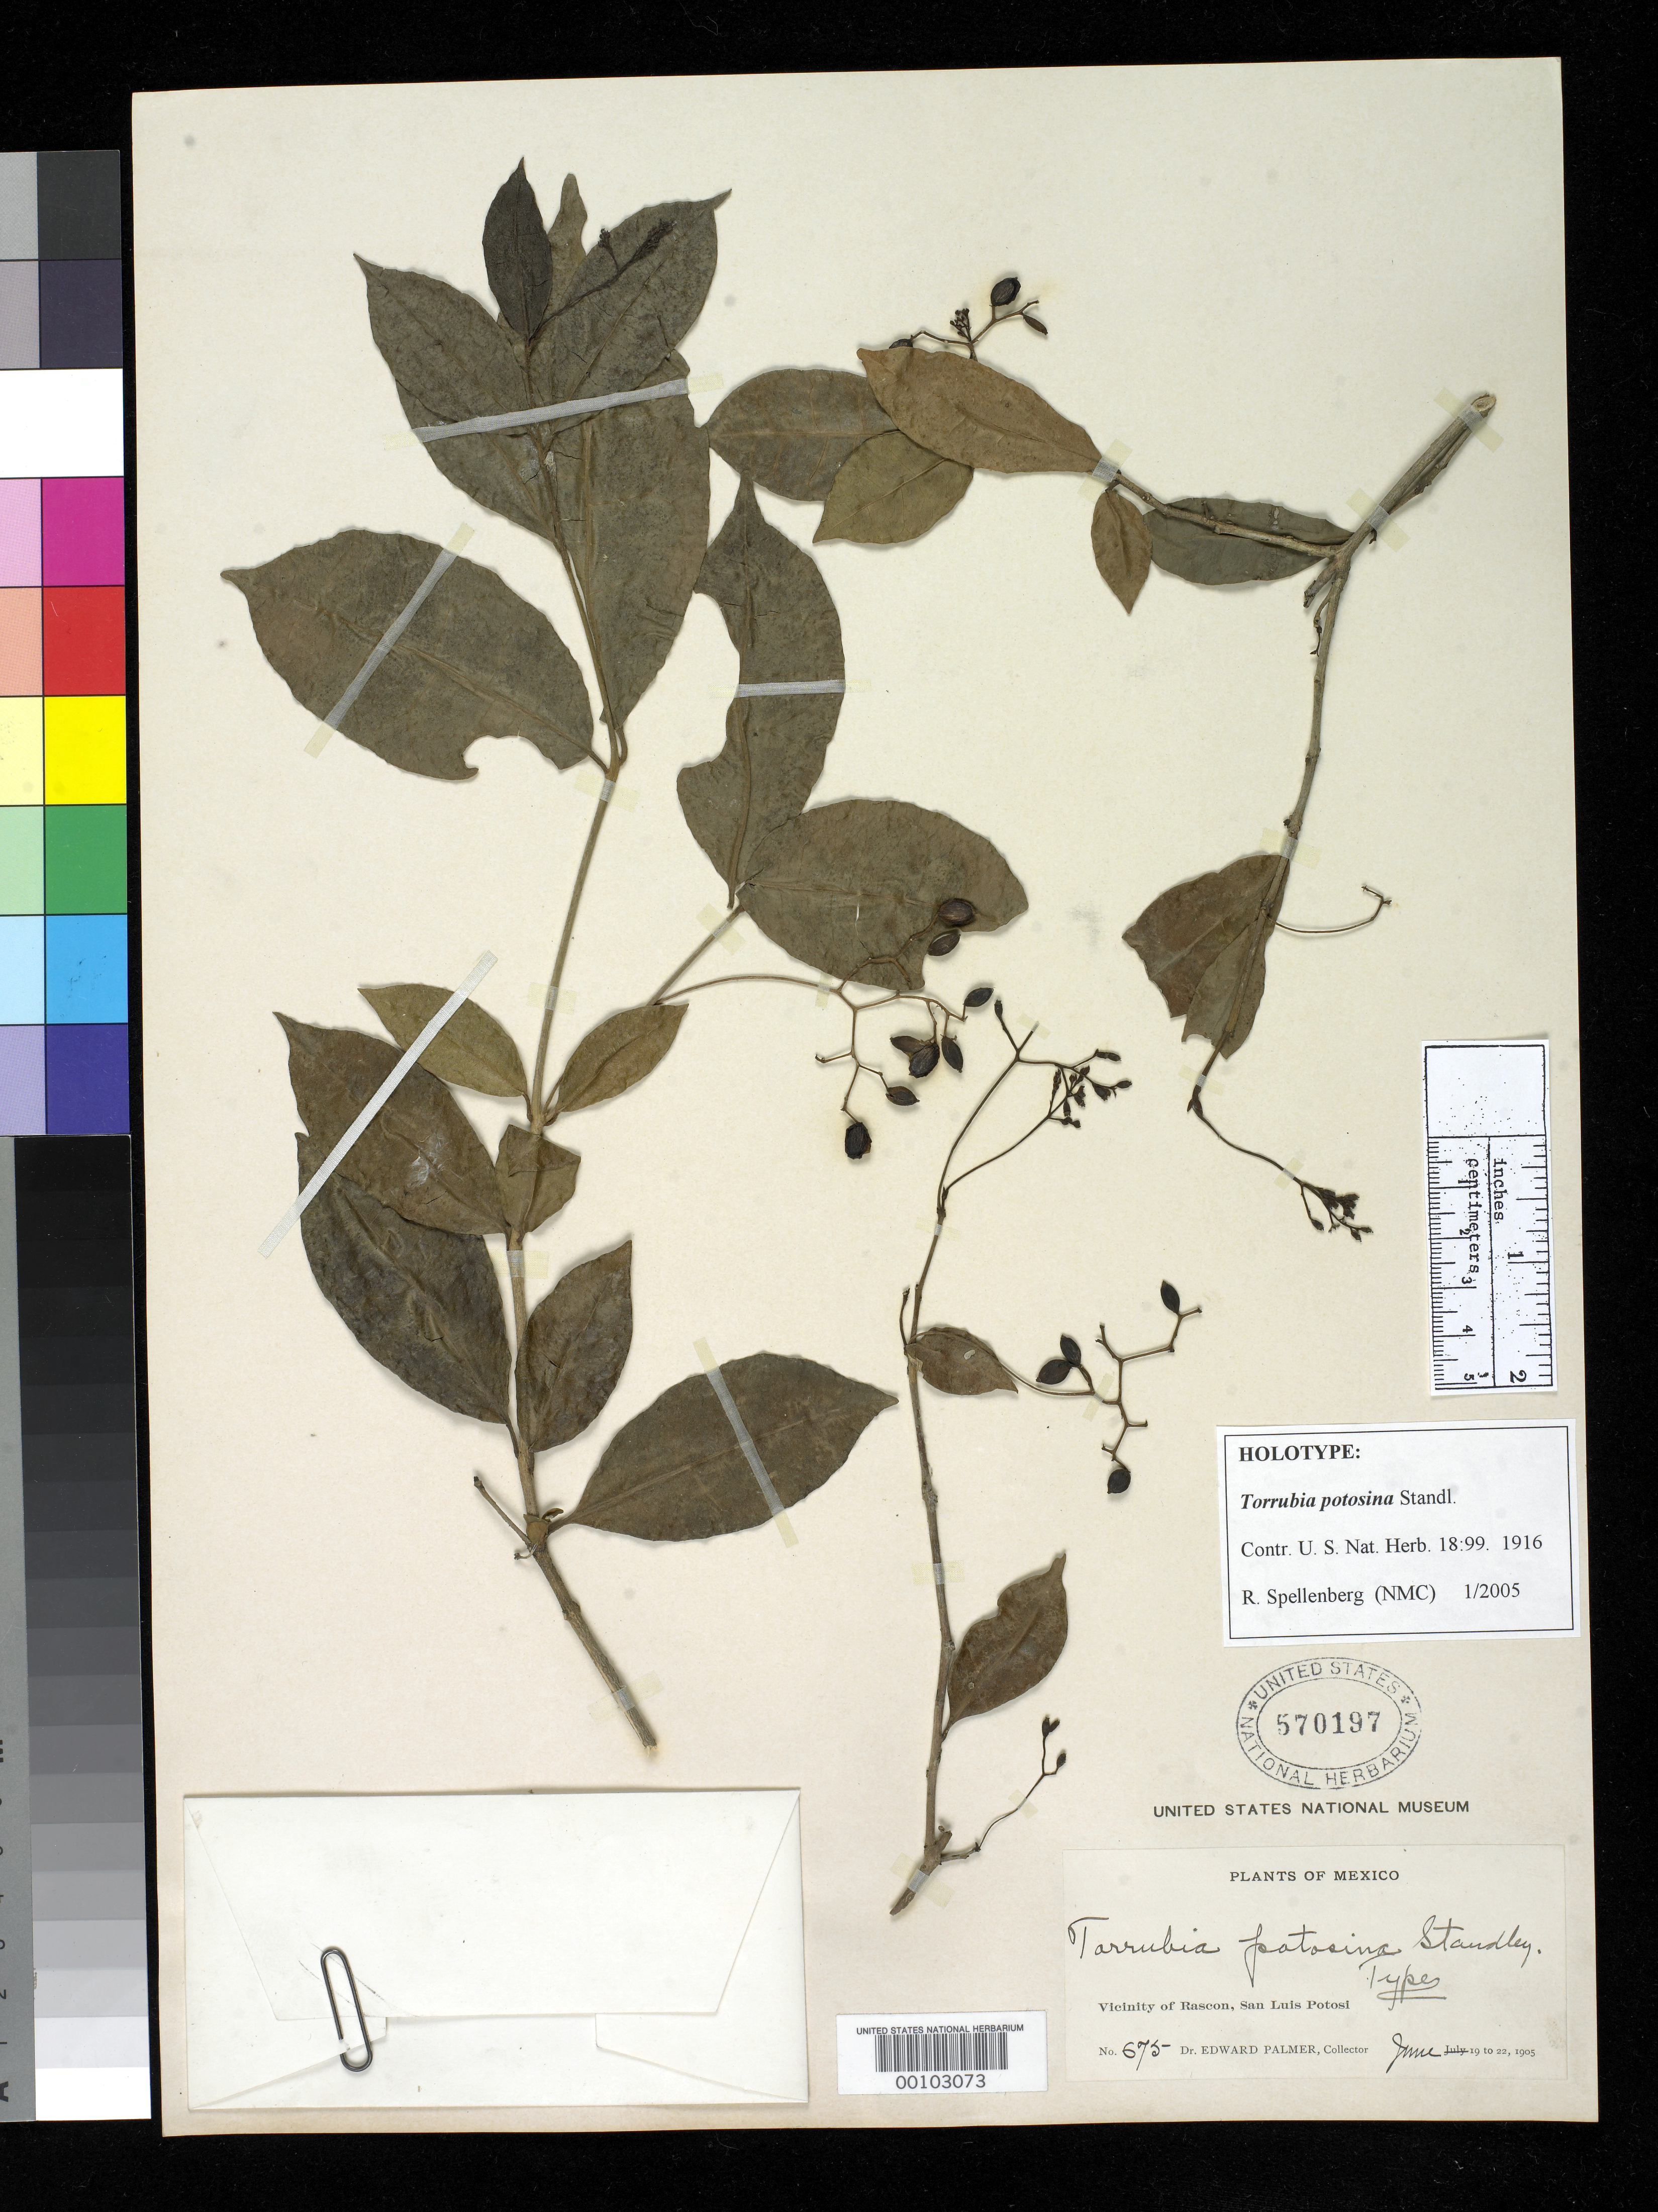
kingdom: Plantae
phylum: Tracheophyta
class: Magnoliopsida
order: Caryophyllales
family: Nyctaginaceae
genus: Torrubia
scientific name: Torrubia potosina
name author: Standl.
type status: Holotype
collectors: E. Palmer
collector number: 675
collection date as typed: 19 Jun 1905 to 22 Jun 1905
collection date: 1905-06-19/1905-06-22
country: Mexico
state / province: San Luis Potosi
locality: Near Rascon.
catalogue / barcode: US 570197